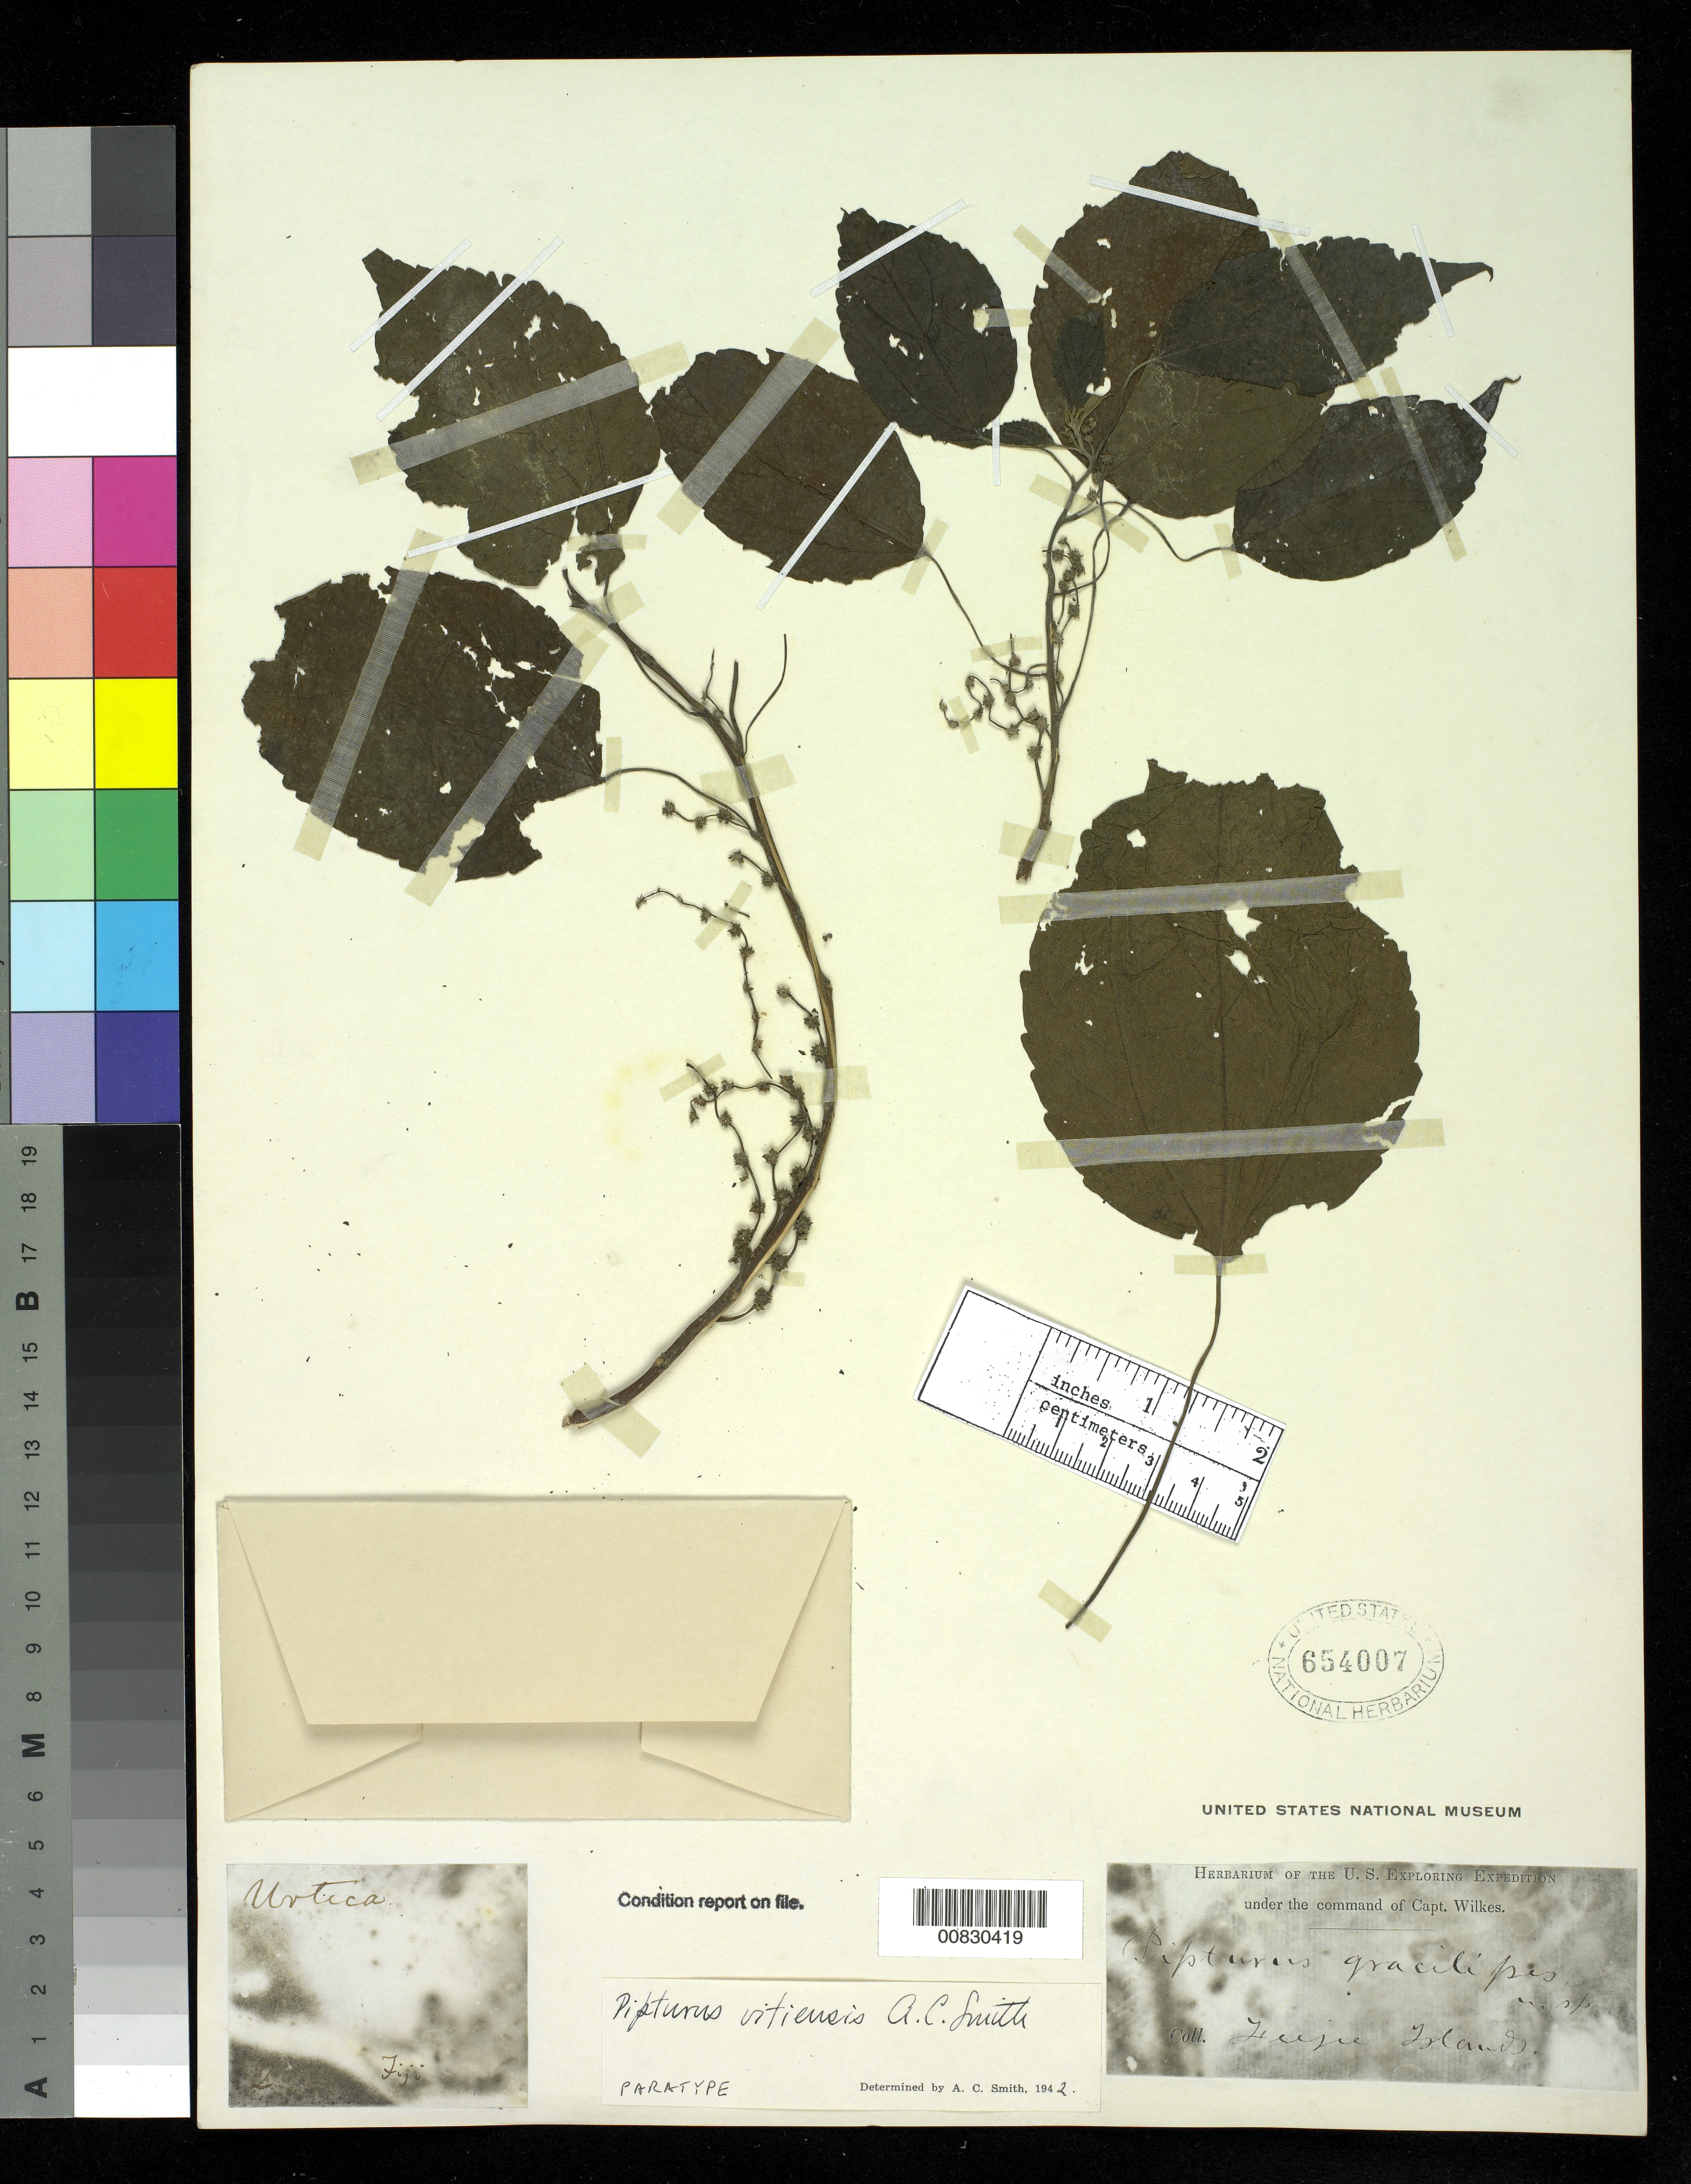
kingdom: Plantae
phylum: Tracheophyta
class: Magnoliopsida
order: Rosales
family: Urticaceae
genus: Pipturus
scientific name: Pipturus vitiensis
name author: A.C. Sm.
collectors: Wilkes Explor. Exped.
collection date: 1838/1842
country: Fiji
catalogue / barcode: US 654007